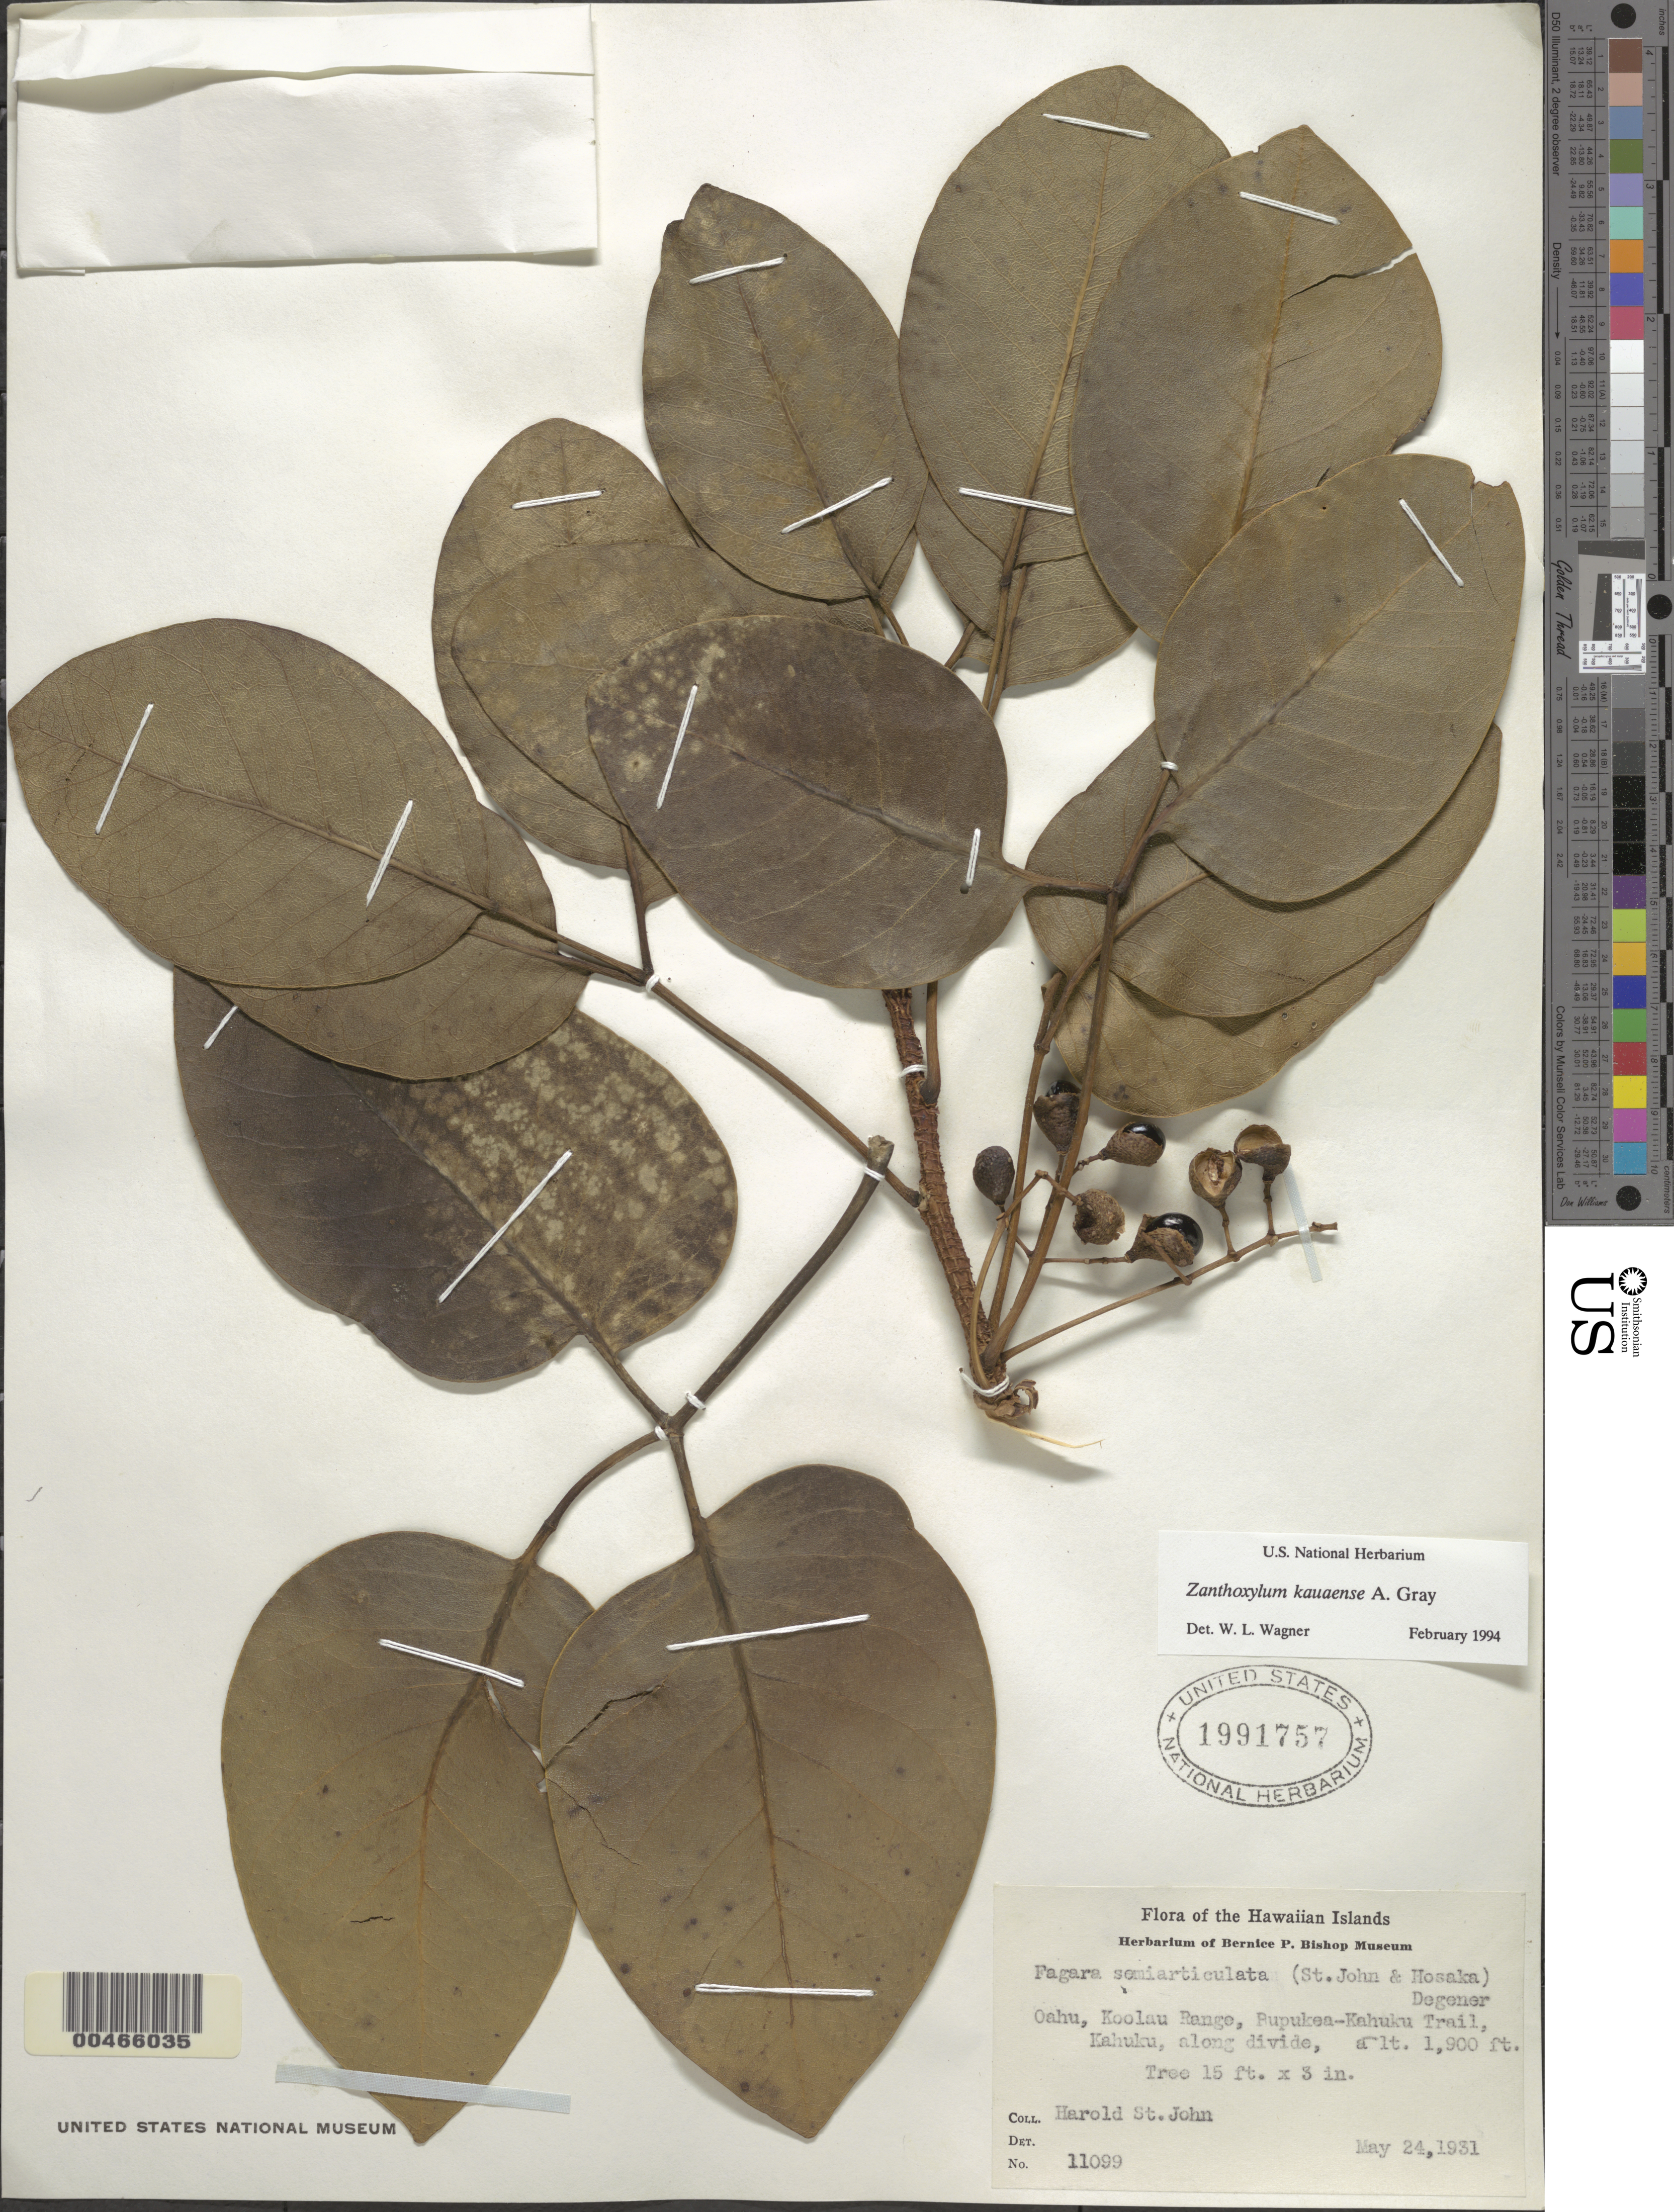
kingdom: Plantae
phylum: Tracheophyta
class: Magnoliopsida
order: Sapindales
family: Rutaceae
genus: Zanthoxylum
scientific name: Zanthoxylum kauaense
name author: A. Gray in Wilkes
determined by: Wagner, W. L., (BOT), Smithsonian Institution - National Museum of Natural History (UNITED STATES)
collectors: H. St. John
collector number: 11099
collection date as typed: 24 May 1931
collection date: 1931-05-24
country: United States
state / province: Hawaii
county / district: Honolulu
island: Oahu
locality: Koolau Range, Pupukea-Kahuku Trail, Kahulu, along divide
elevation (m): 579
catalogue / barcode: US 1991757